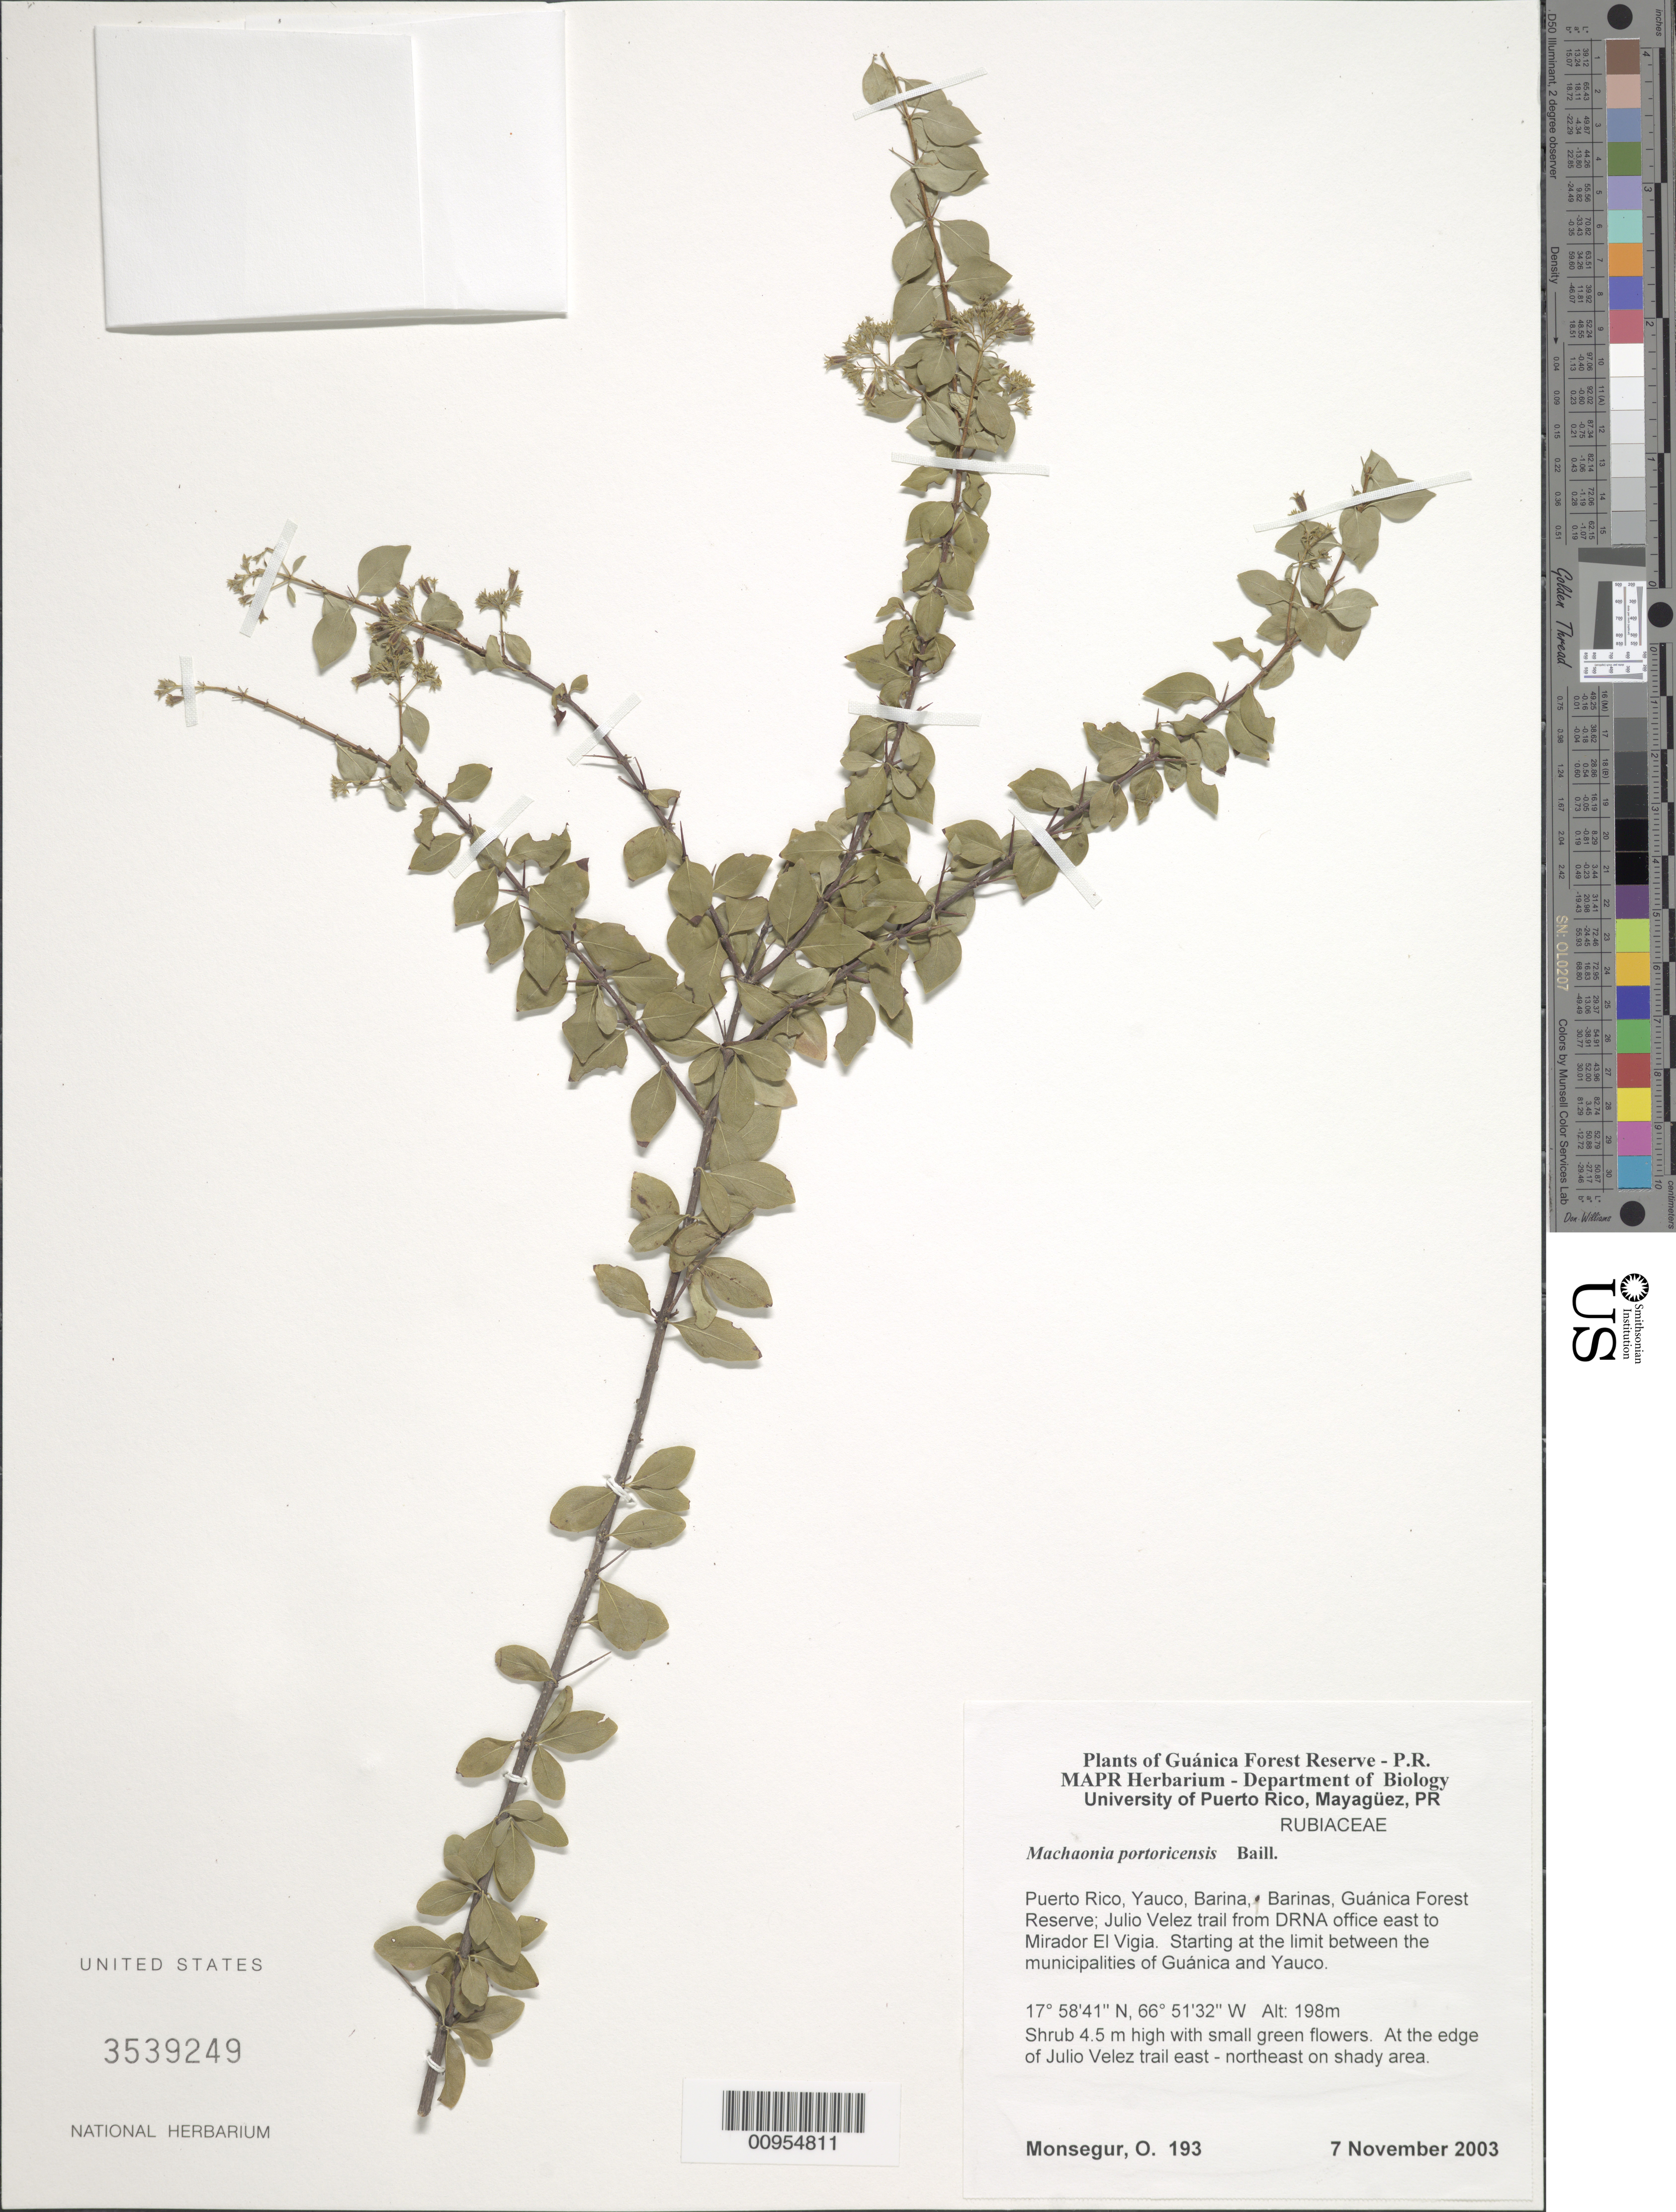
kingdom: Plantae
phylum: Tracheophyta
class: Magnoliopsida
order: Gentianales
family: Rubiaceae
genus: Machaonia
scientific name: Machaonia portoricensis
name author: Baill.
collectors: O. Monsegur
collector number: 193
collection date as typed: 07 Nov 2003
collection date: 2003-11-07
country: Puerto Rico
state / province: Yauco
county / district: Barina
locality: Guánica Forest Reserve; Barinas, Julio Vélez trail from DRNA office east to Mirador El Vigia. Starting at the limit between the municipalities of Guánica and Yauco.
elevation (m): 198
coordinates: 17.58405, 66.51324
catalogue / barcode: US 3539249